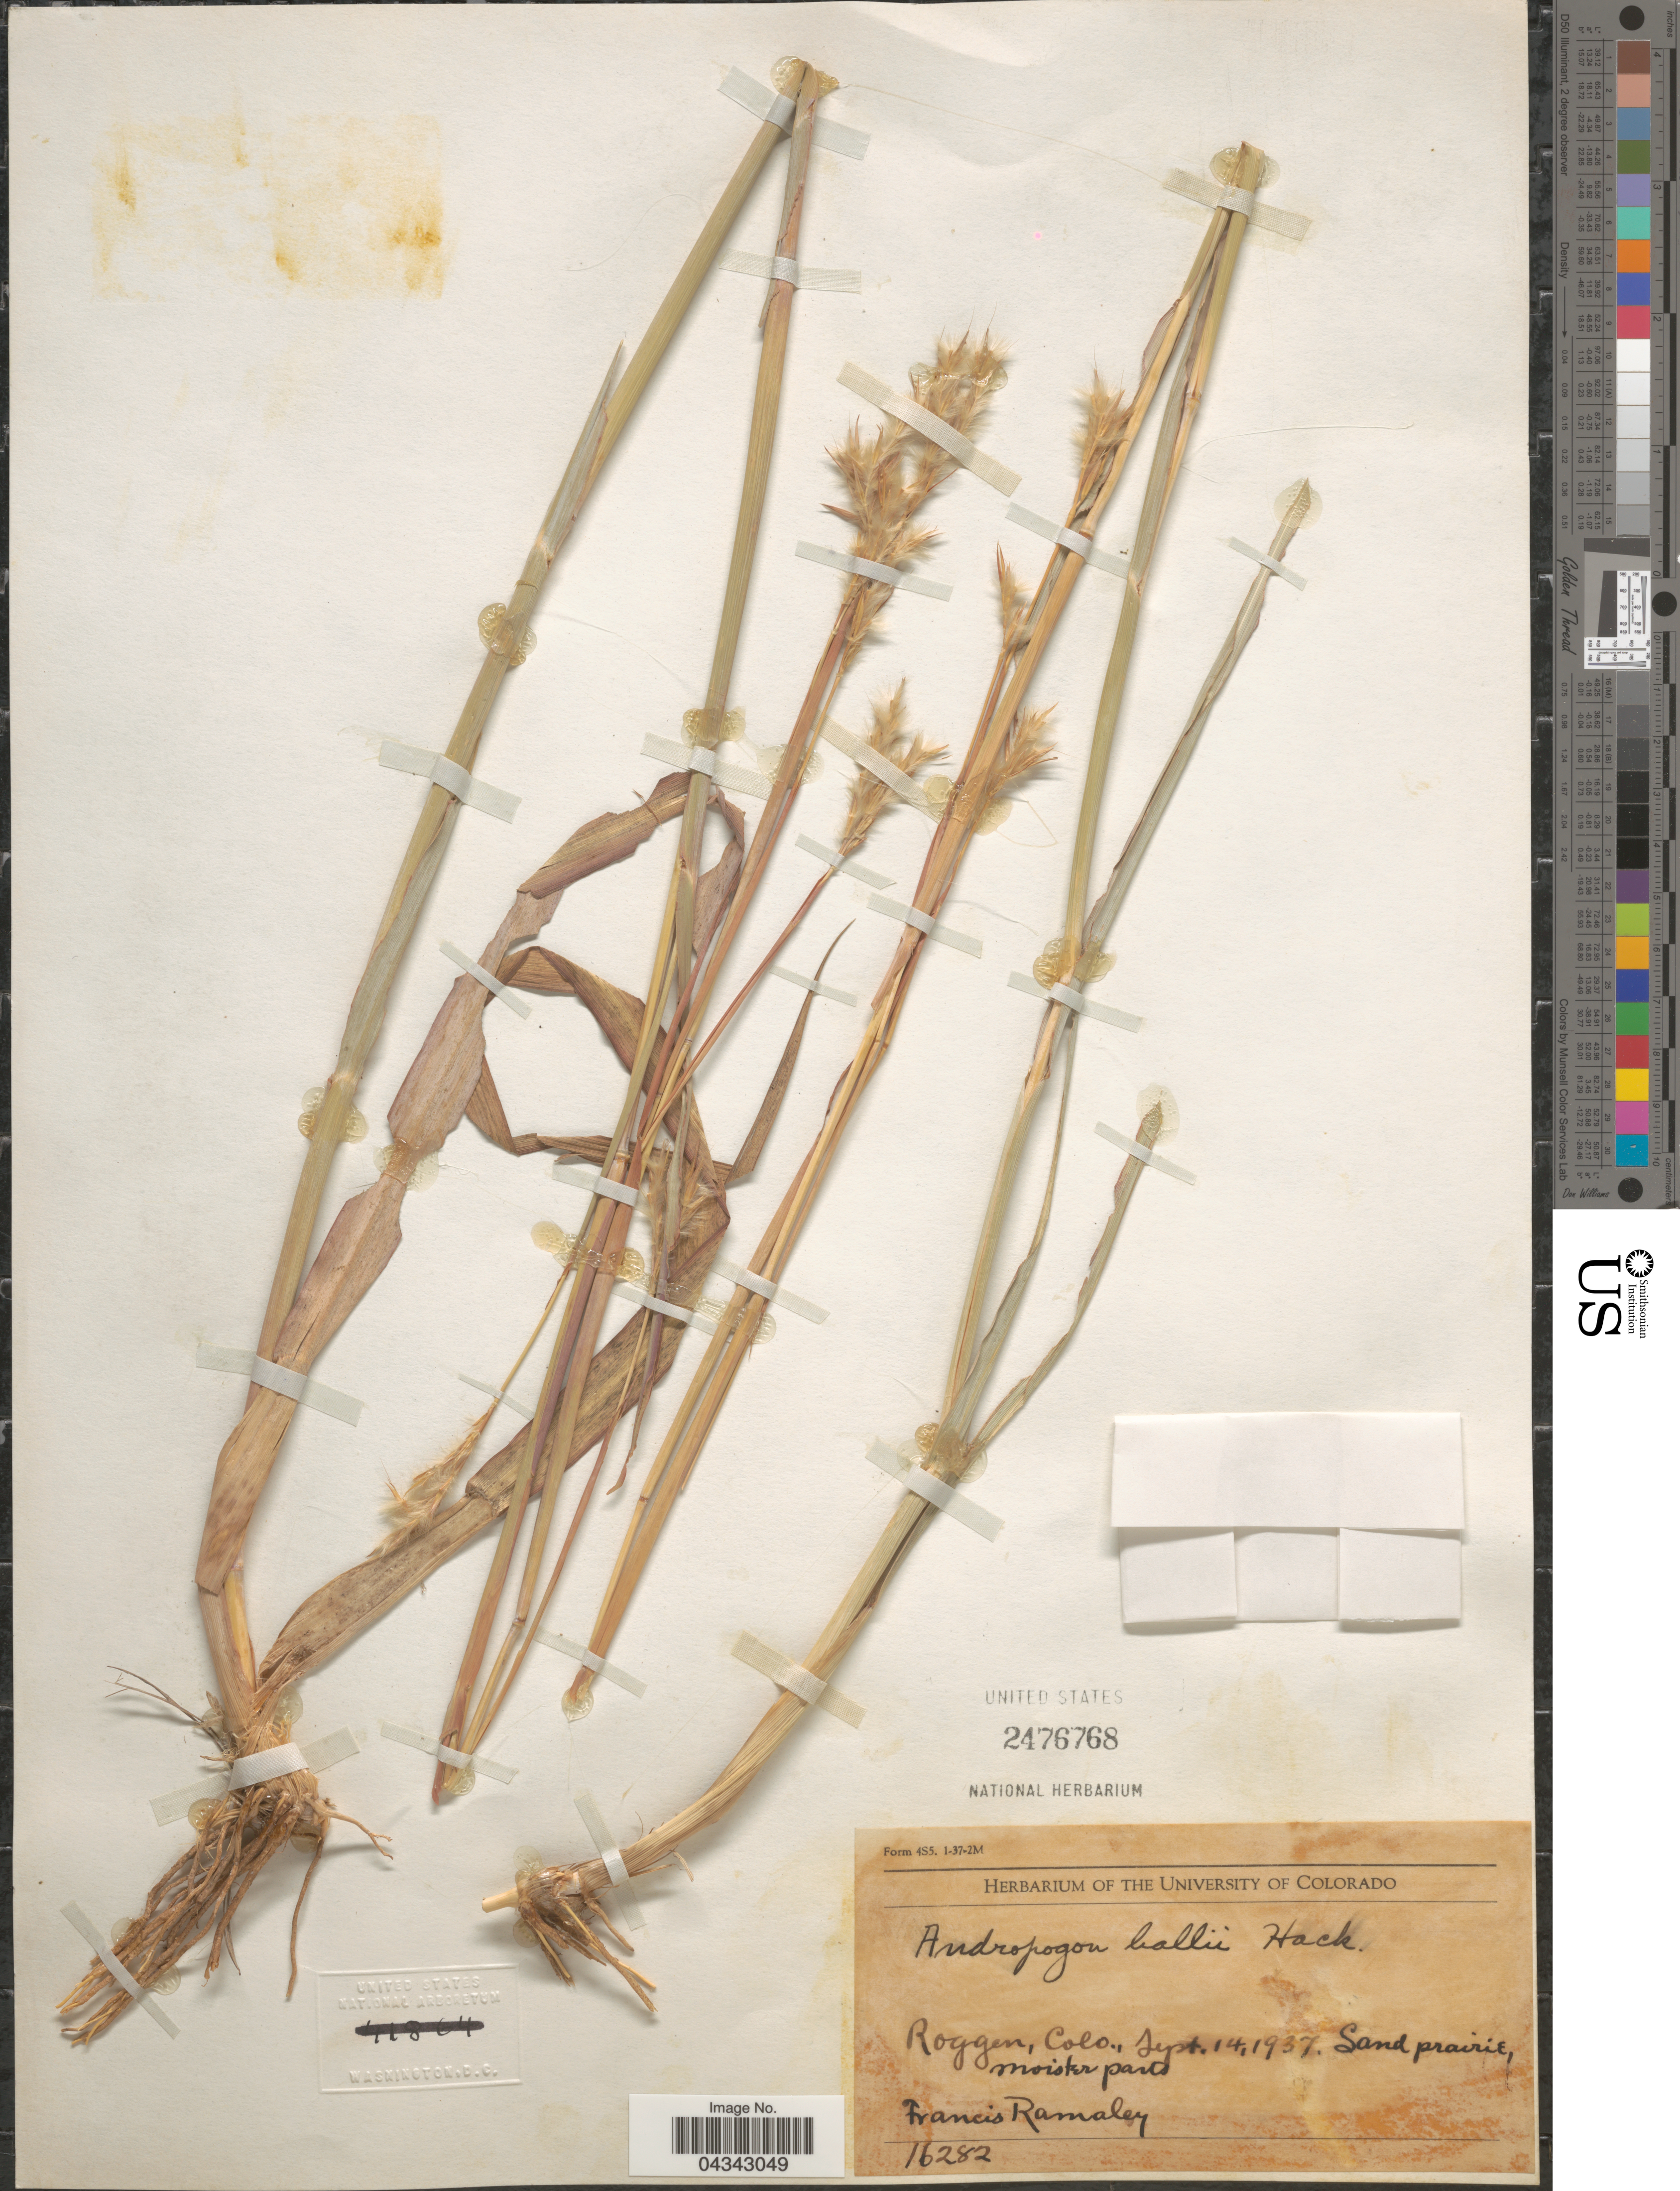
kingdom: Plantae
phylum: Tracheophyta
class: Liliopsida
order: Poales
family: Poaceae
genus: Andropogon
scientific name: Andropogon gerardii subsp. hallii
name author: (Hack.) Wipff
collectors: F. Ramaley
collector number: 16282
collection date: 1937-09-14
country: United States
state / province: Colorado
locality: Roggen. Sand prairie, moister parts.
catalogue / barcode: US 2476768